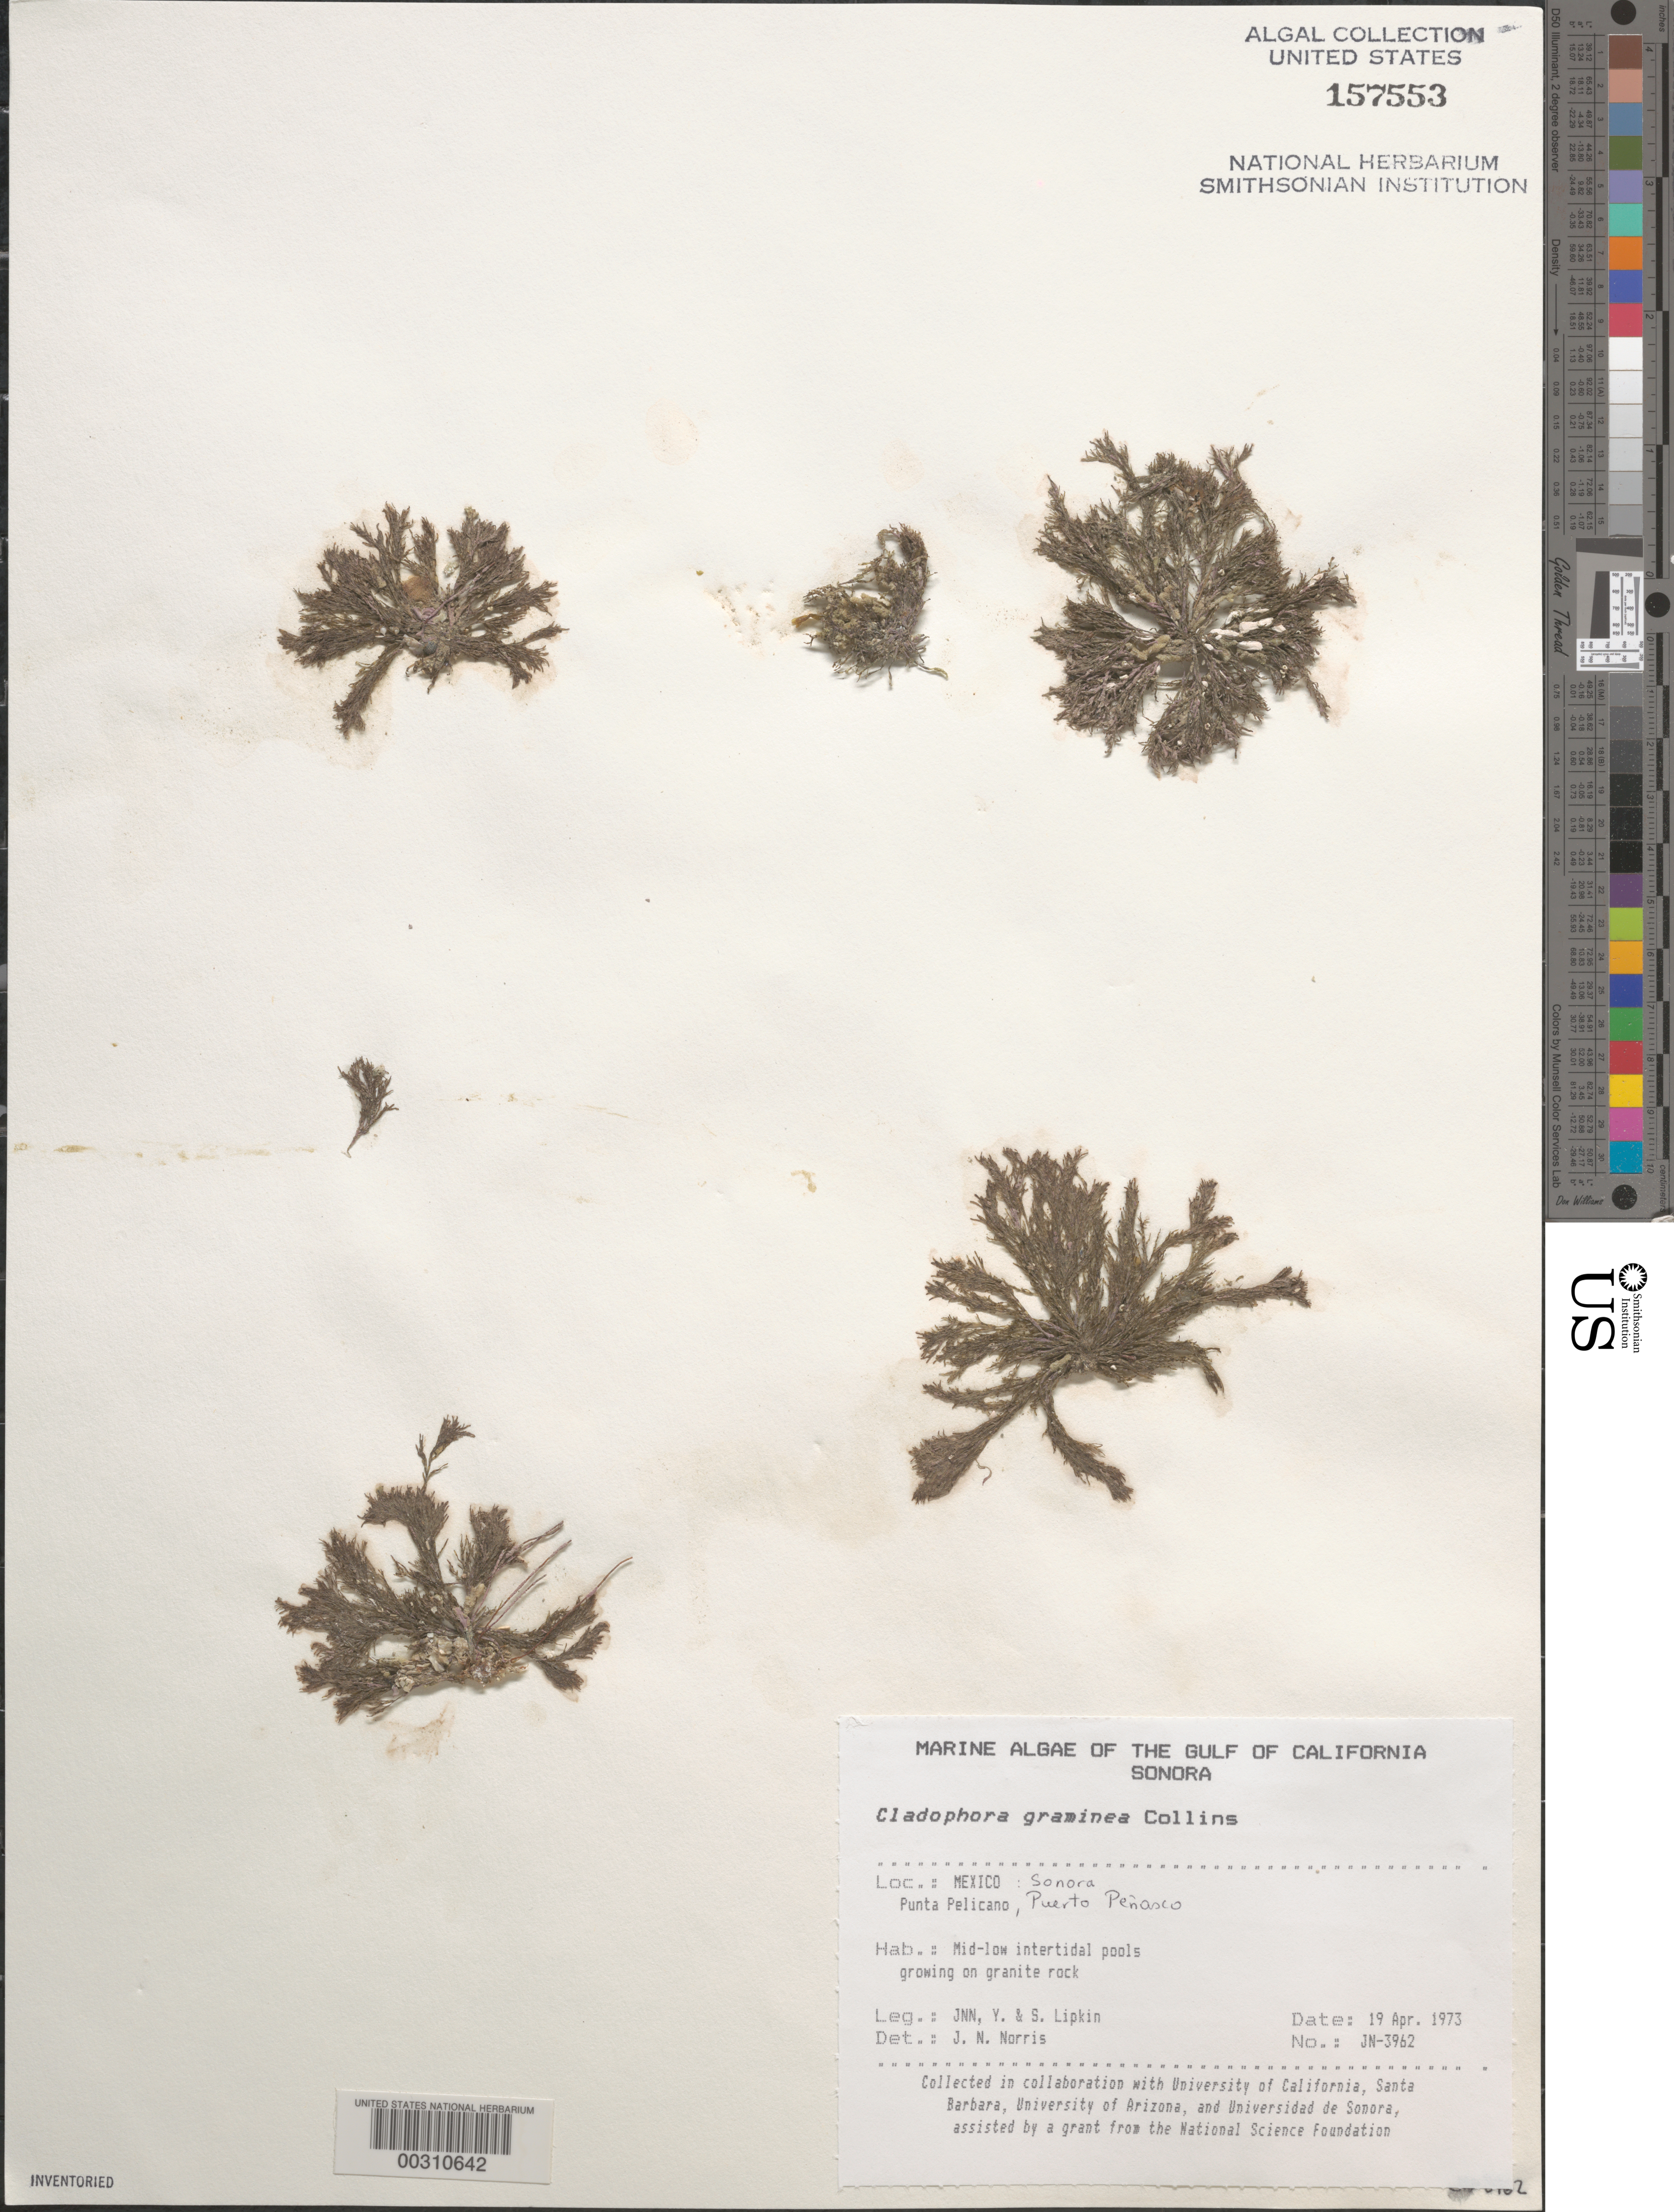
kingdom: Plantae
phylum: Chlorophyta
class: Ulvophyceae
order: Cladophorales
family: Cladophoraceae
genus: Cladophora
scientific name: Cladophora graminea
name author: Collins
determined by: Norris, James N.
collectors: J. N. Norris, Y. Lipkin & S. Lipkin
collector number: JN-3962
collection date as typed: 19 Apr 1973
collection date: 1973-04-19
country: Mexico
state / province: Sonora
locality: Punta Pelicano, Puerto Penasco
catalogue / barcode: US 157553